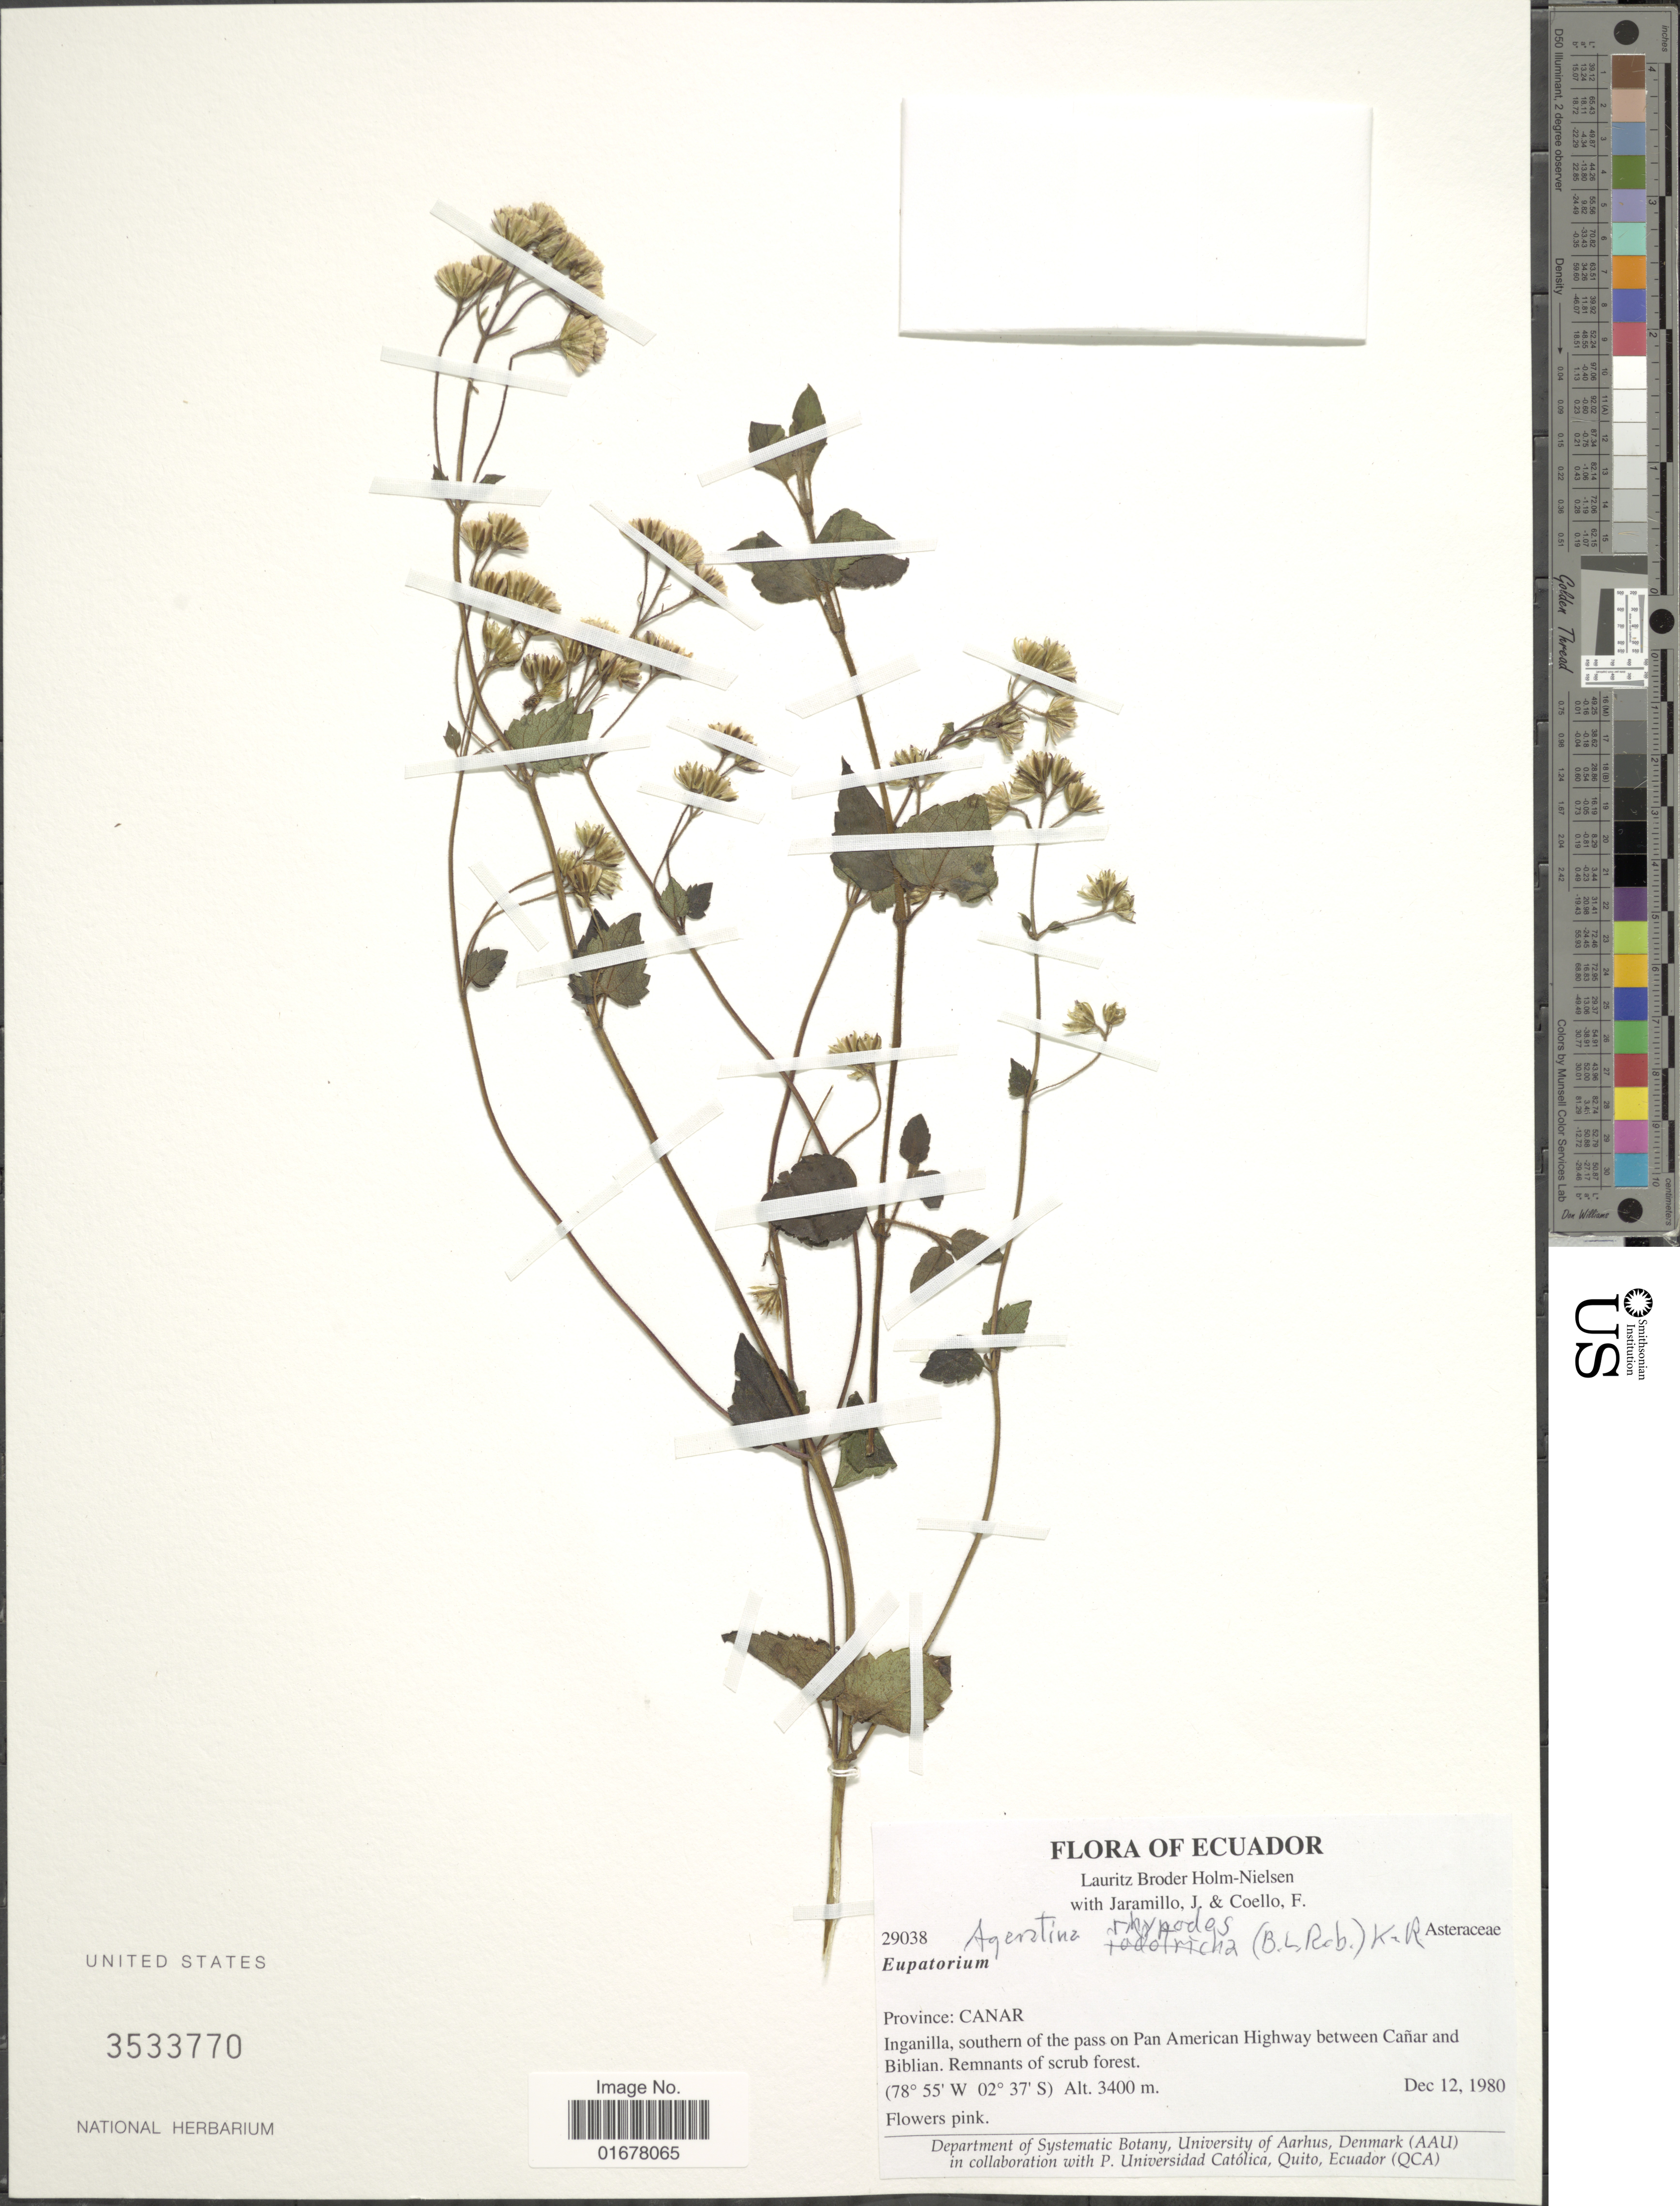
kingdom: Plantae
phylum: Tracheophyta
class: Magnoliopsida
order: Asterales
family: Asteraceae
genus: Ageratina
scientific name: Ageratina rhypodes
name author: (B.L. Rob.) R.M. King & H. Rob.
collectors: L. B. Holm-Nielsen, J. Jaramillo & F. Coello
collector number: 29038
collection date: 1980-12-12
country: Ecuador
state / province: Cañar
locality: Province: Canar, Inganilla, southern of the pass on Pan American Highway between Canar and Biblian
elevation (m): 3400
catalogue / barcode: US 3533770